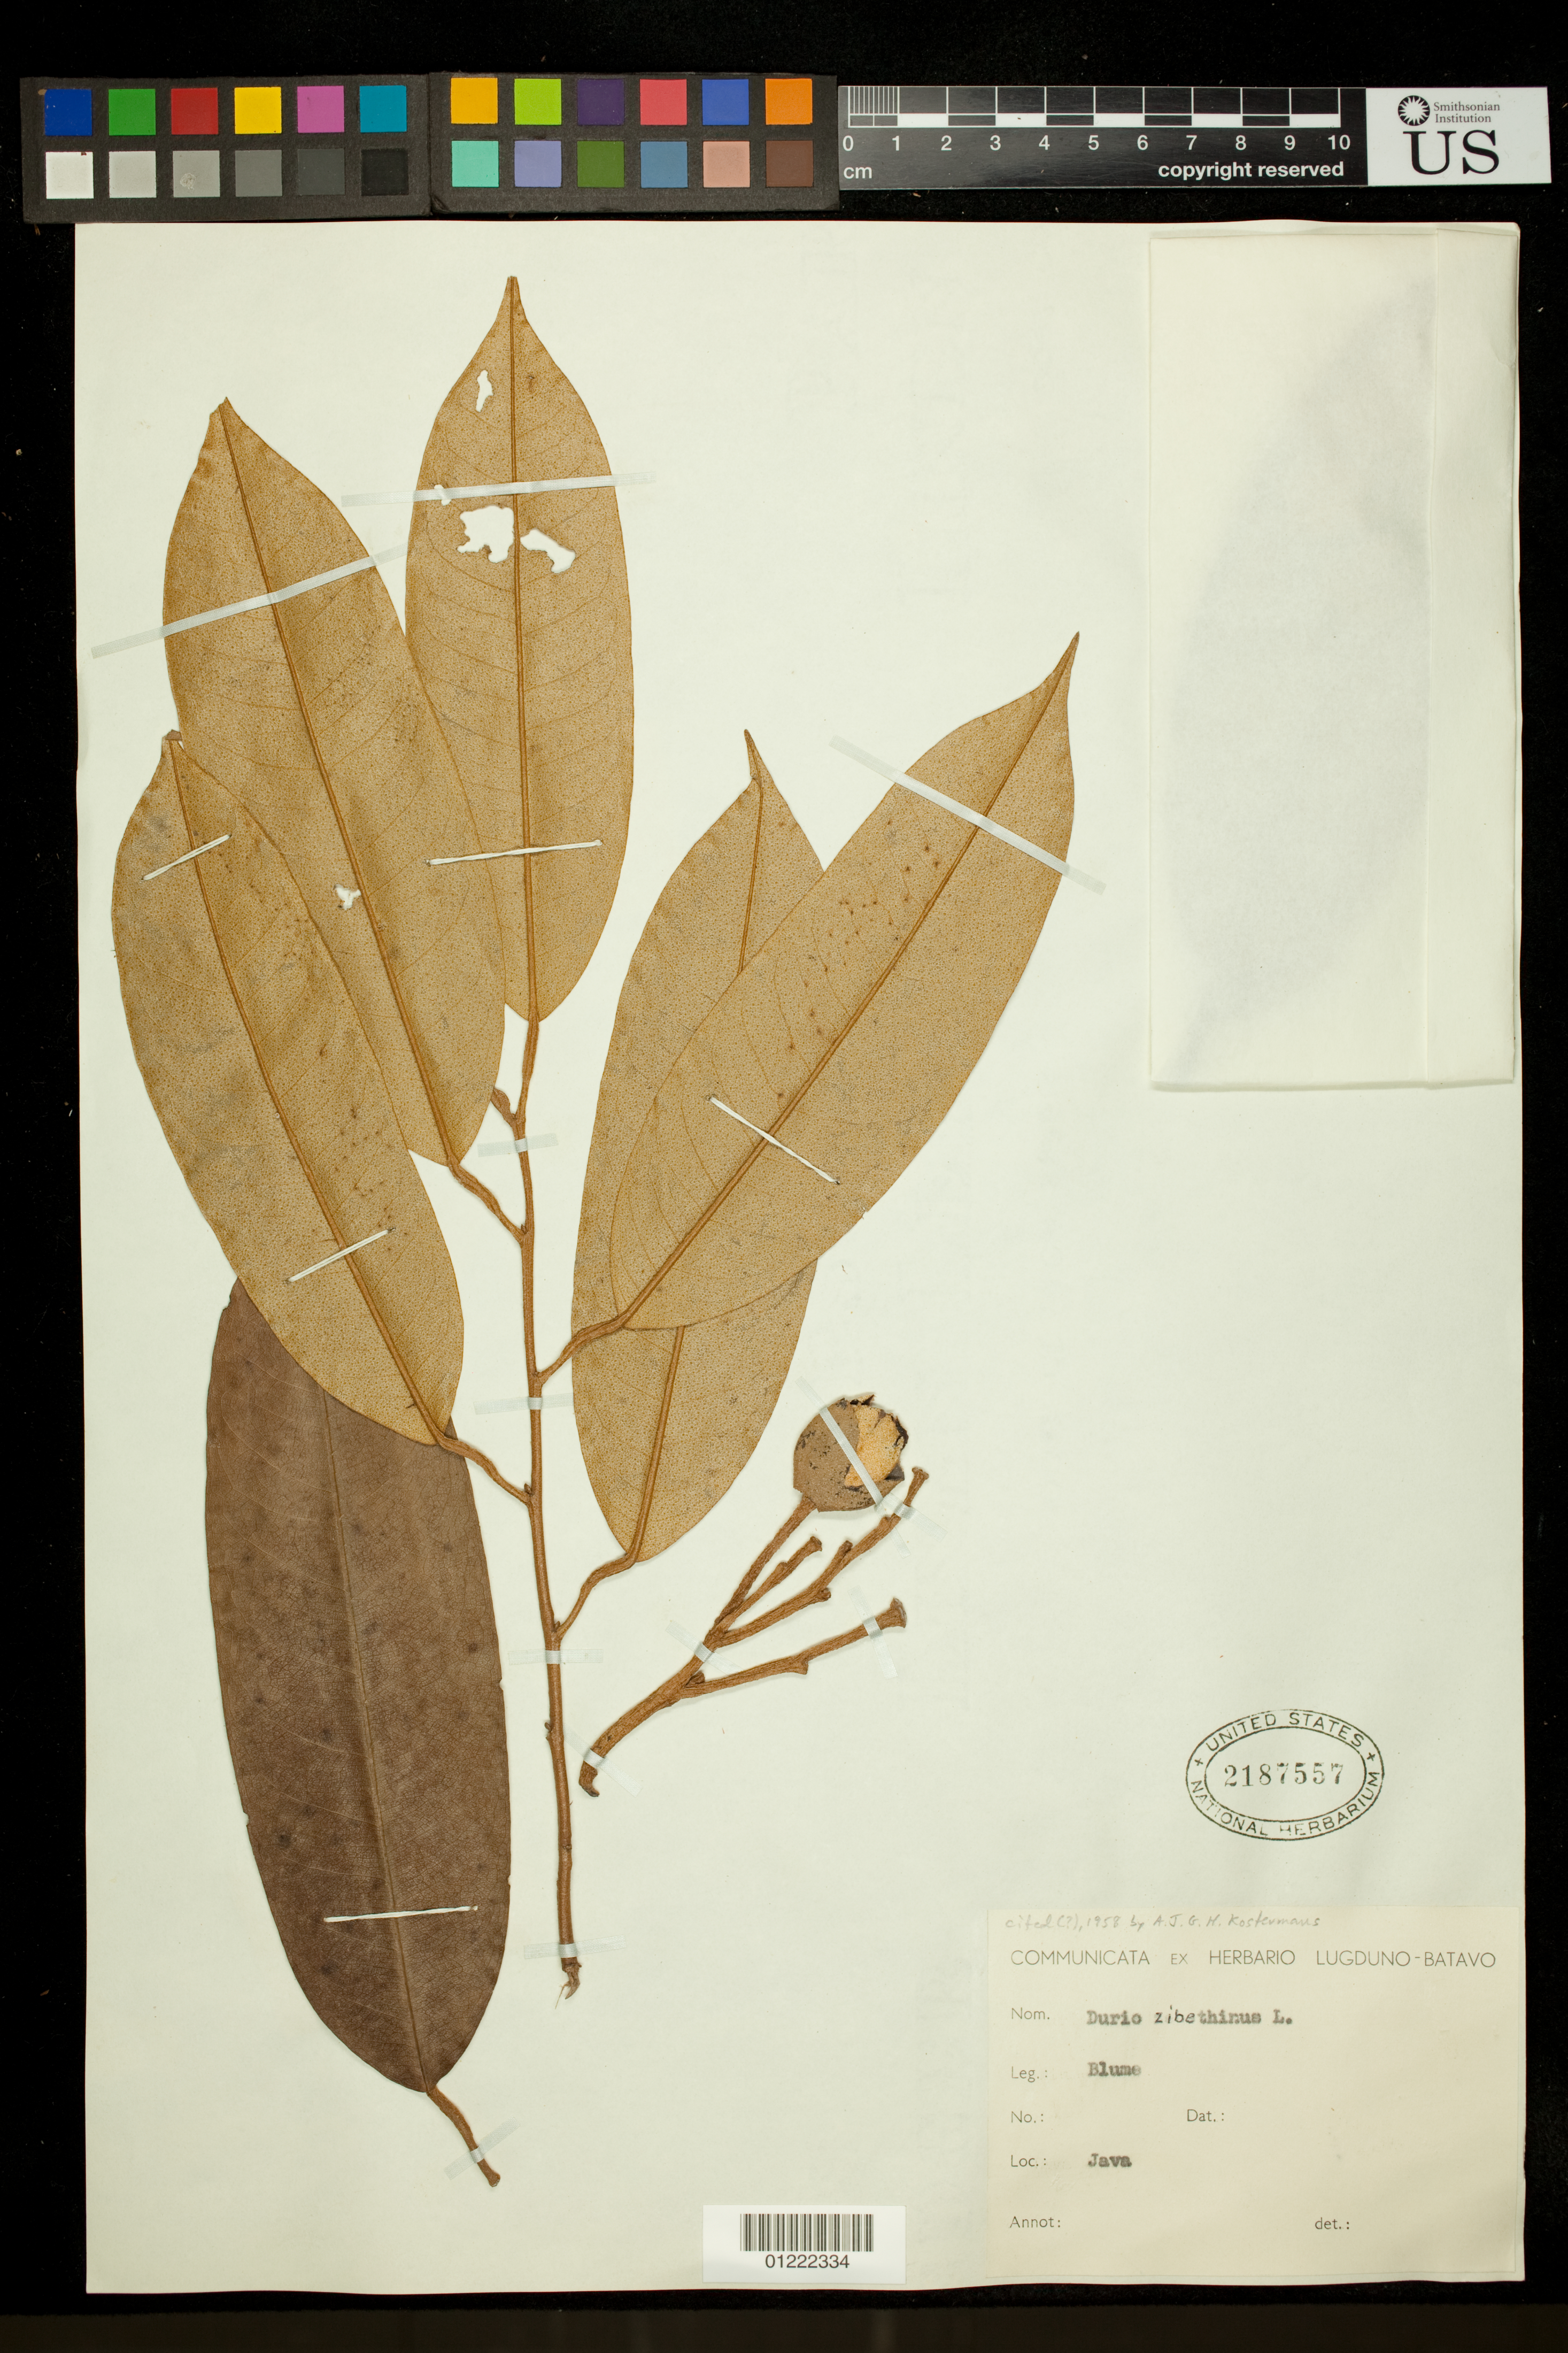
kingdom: Plantae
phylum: Tracheophyta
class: Magnoliopsida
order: Malvales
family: Malvaceae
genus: Durio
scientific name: Durio zibethinus Moon, nom. illeg.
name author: Moon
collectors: C. L. von Blume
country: Indonesia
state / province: Java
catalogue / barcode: US 2187557